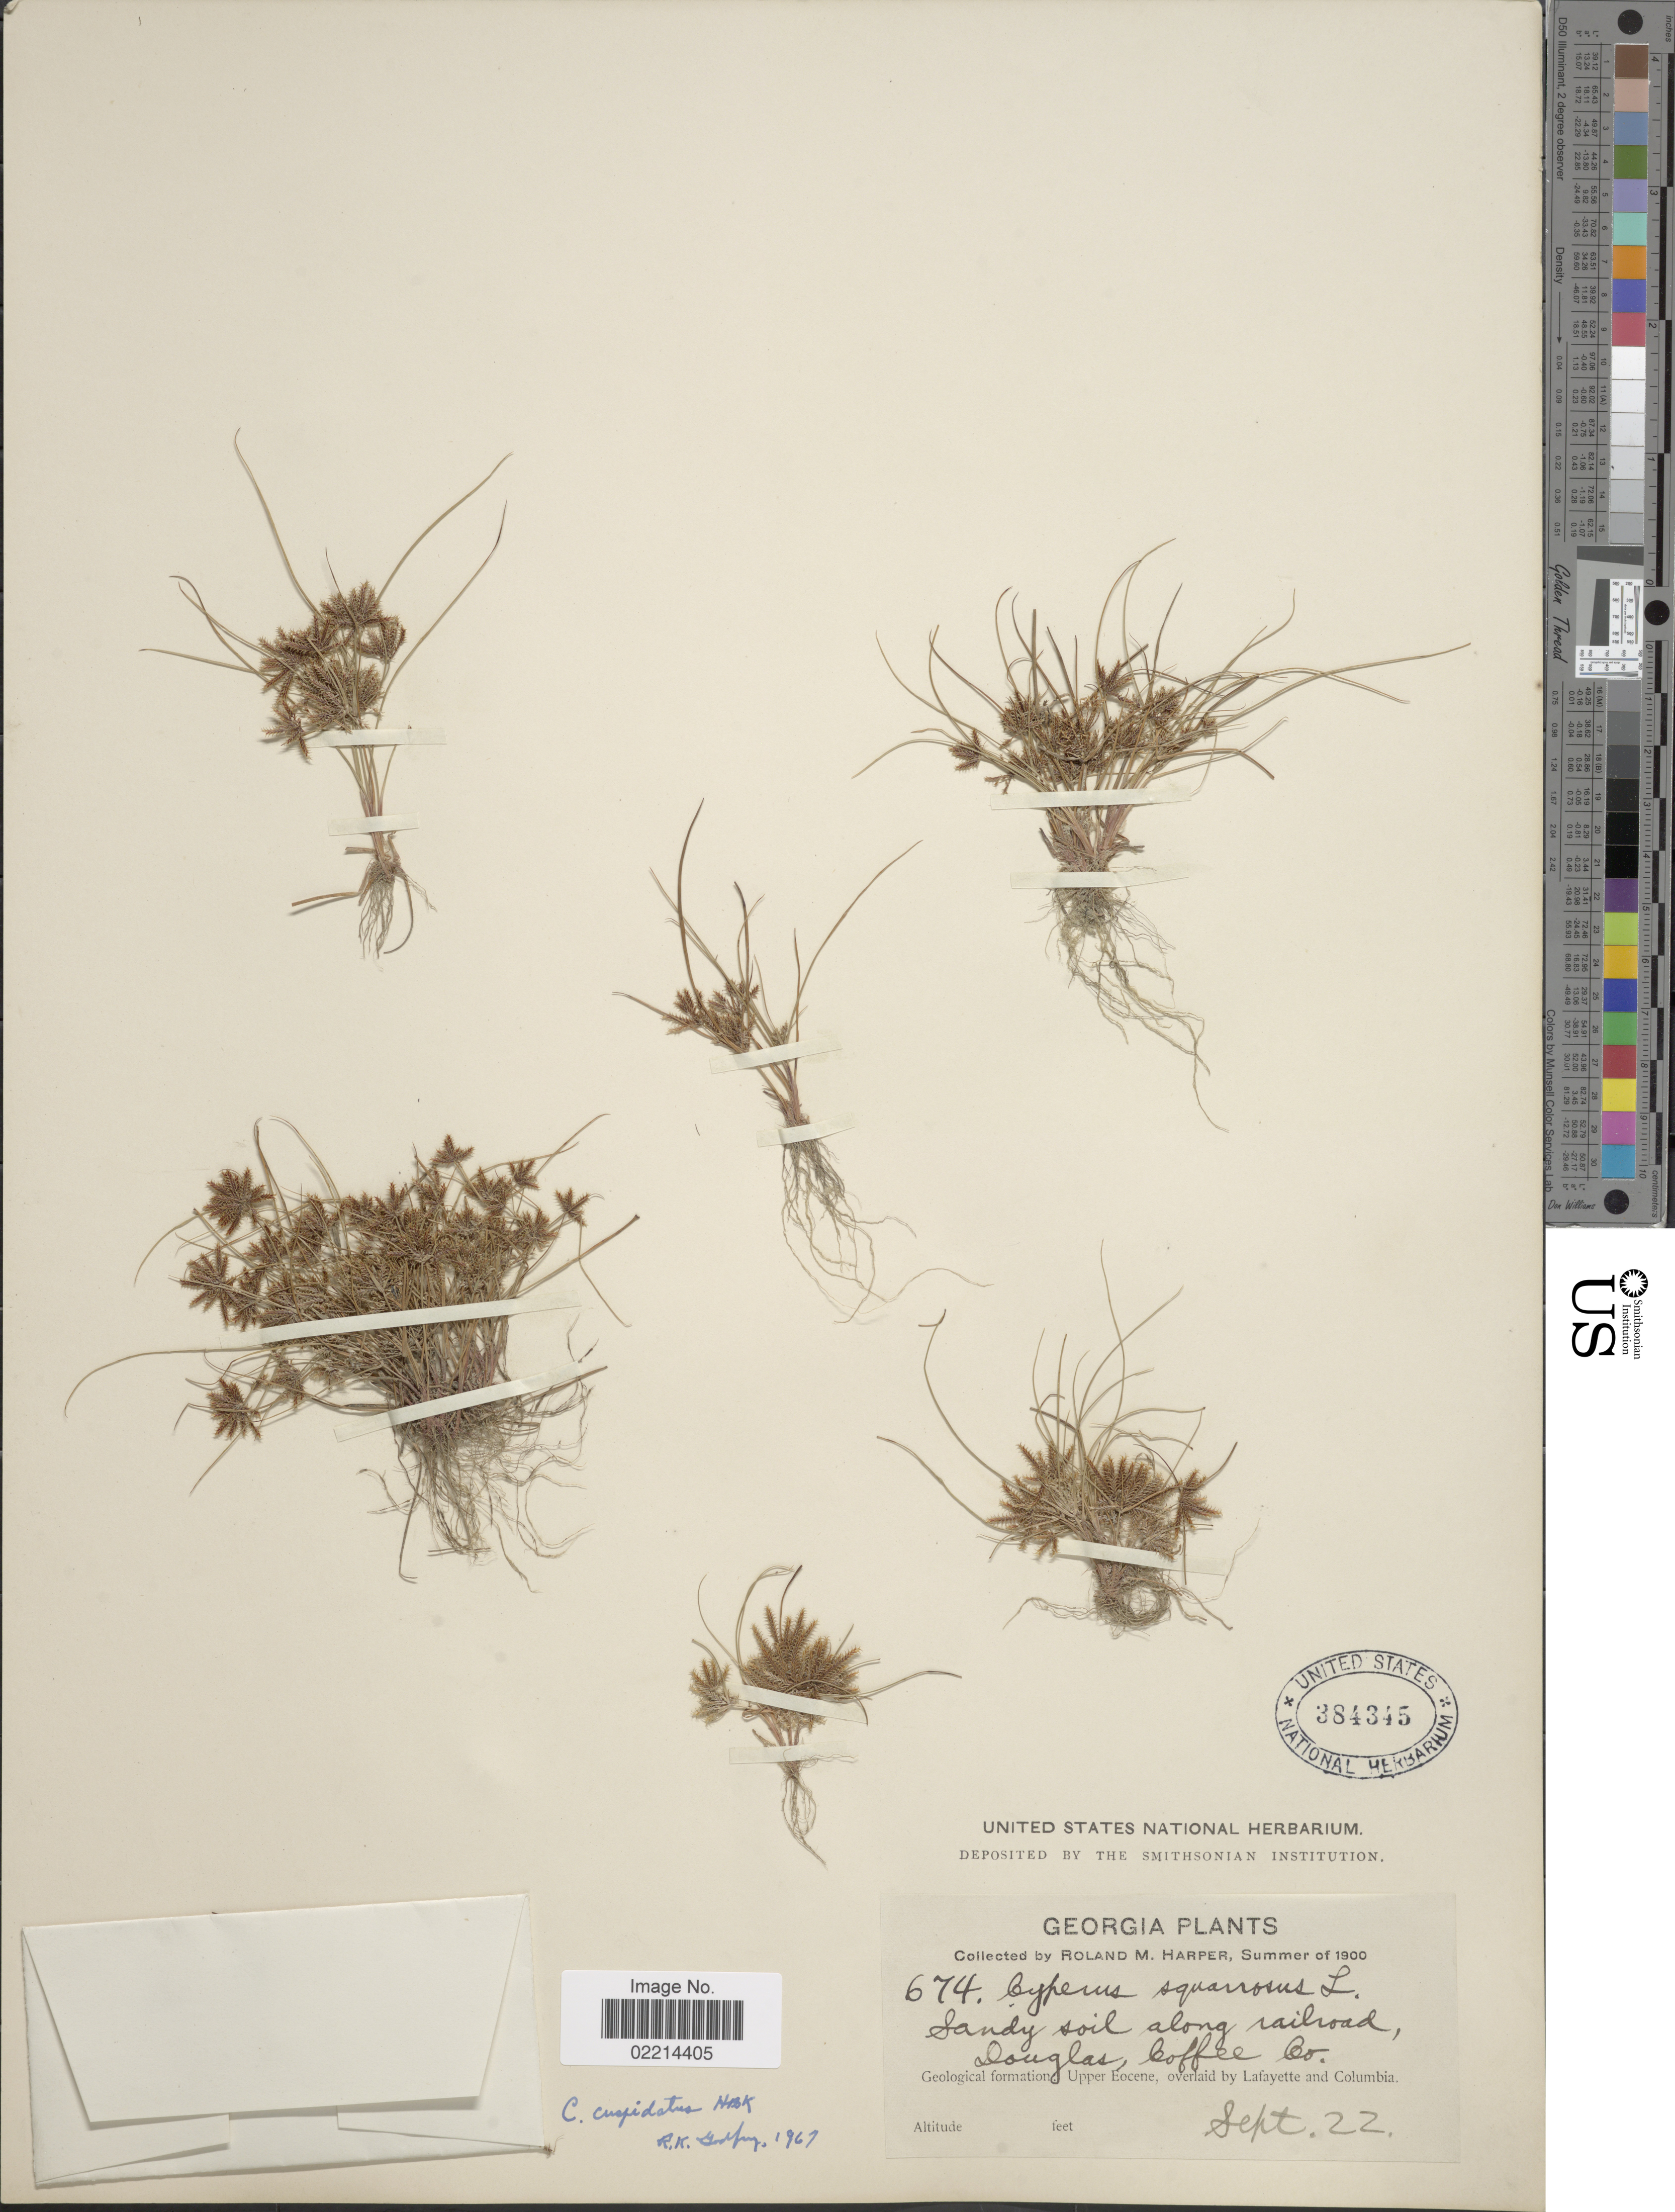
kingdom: Plantae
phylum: Tracheophyta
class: Liliopsida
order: Poales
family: Cyperaceae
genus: Cyperus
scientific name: Cyperus cuspidatus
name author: Kunth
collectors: R. M. Harper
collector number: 674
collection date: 1900-09-22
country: United States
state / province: Georgia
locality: Sandy soil along railroad, Douglas, Coffee Co.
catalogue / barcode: US 384345